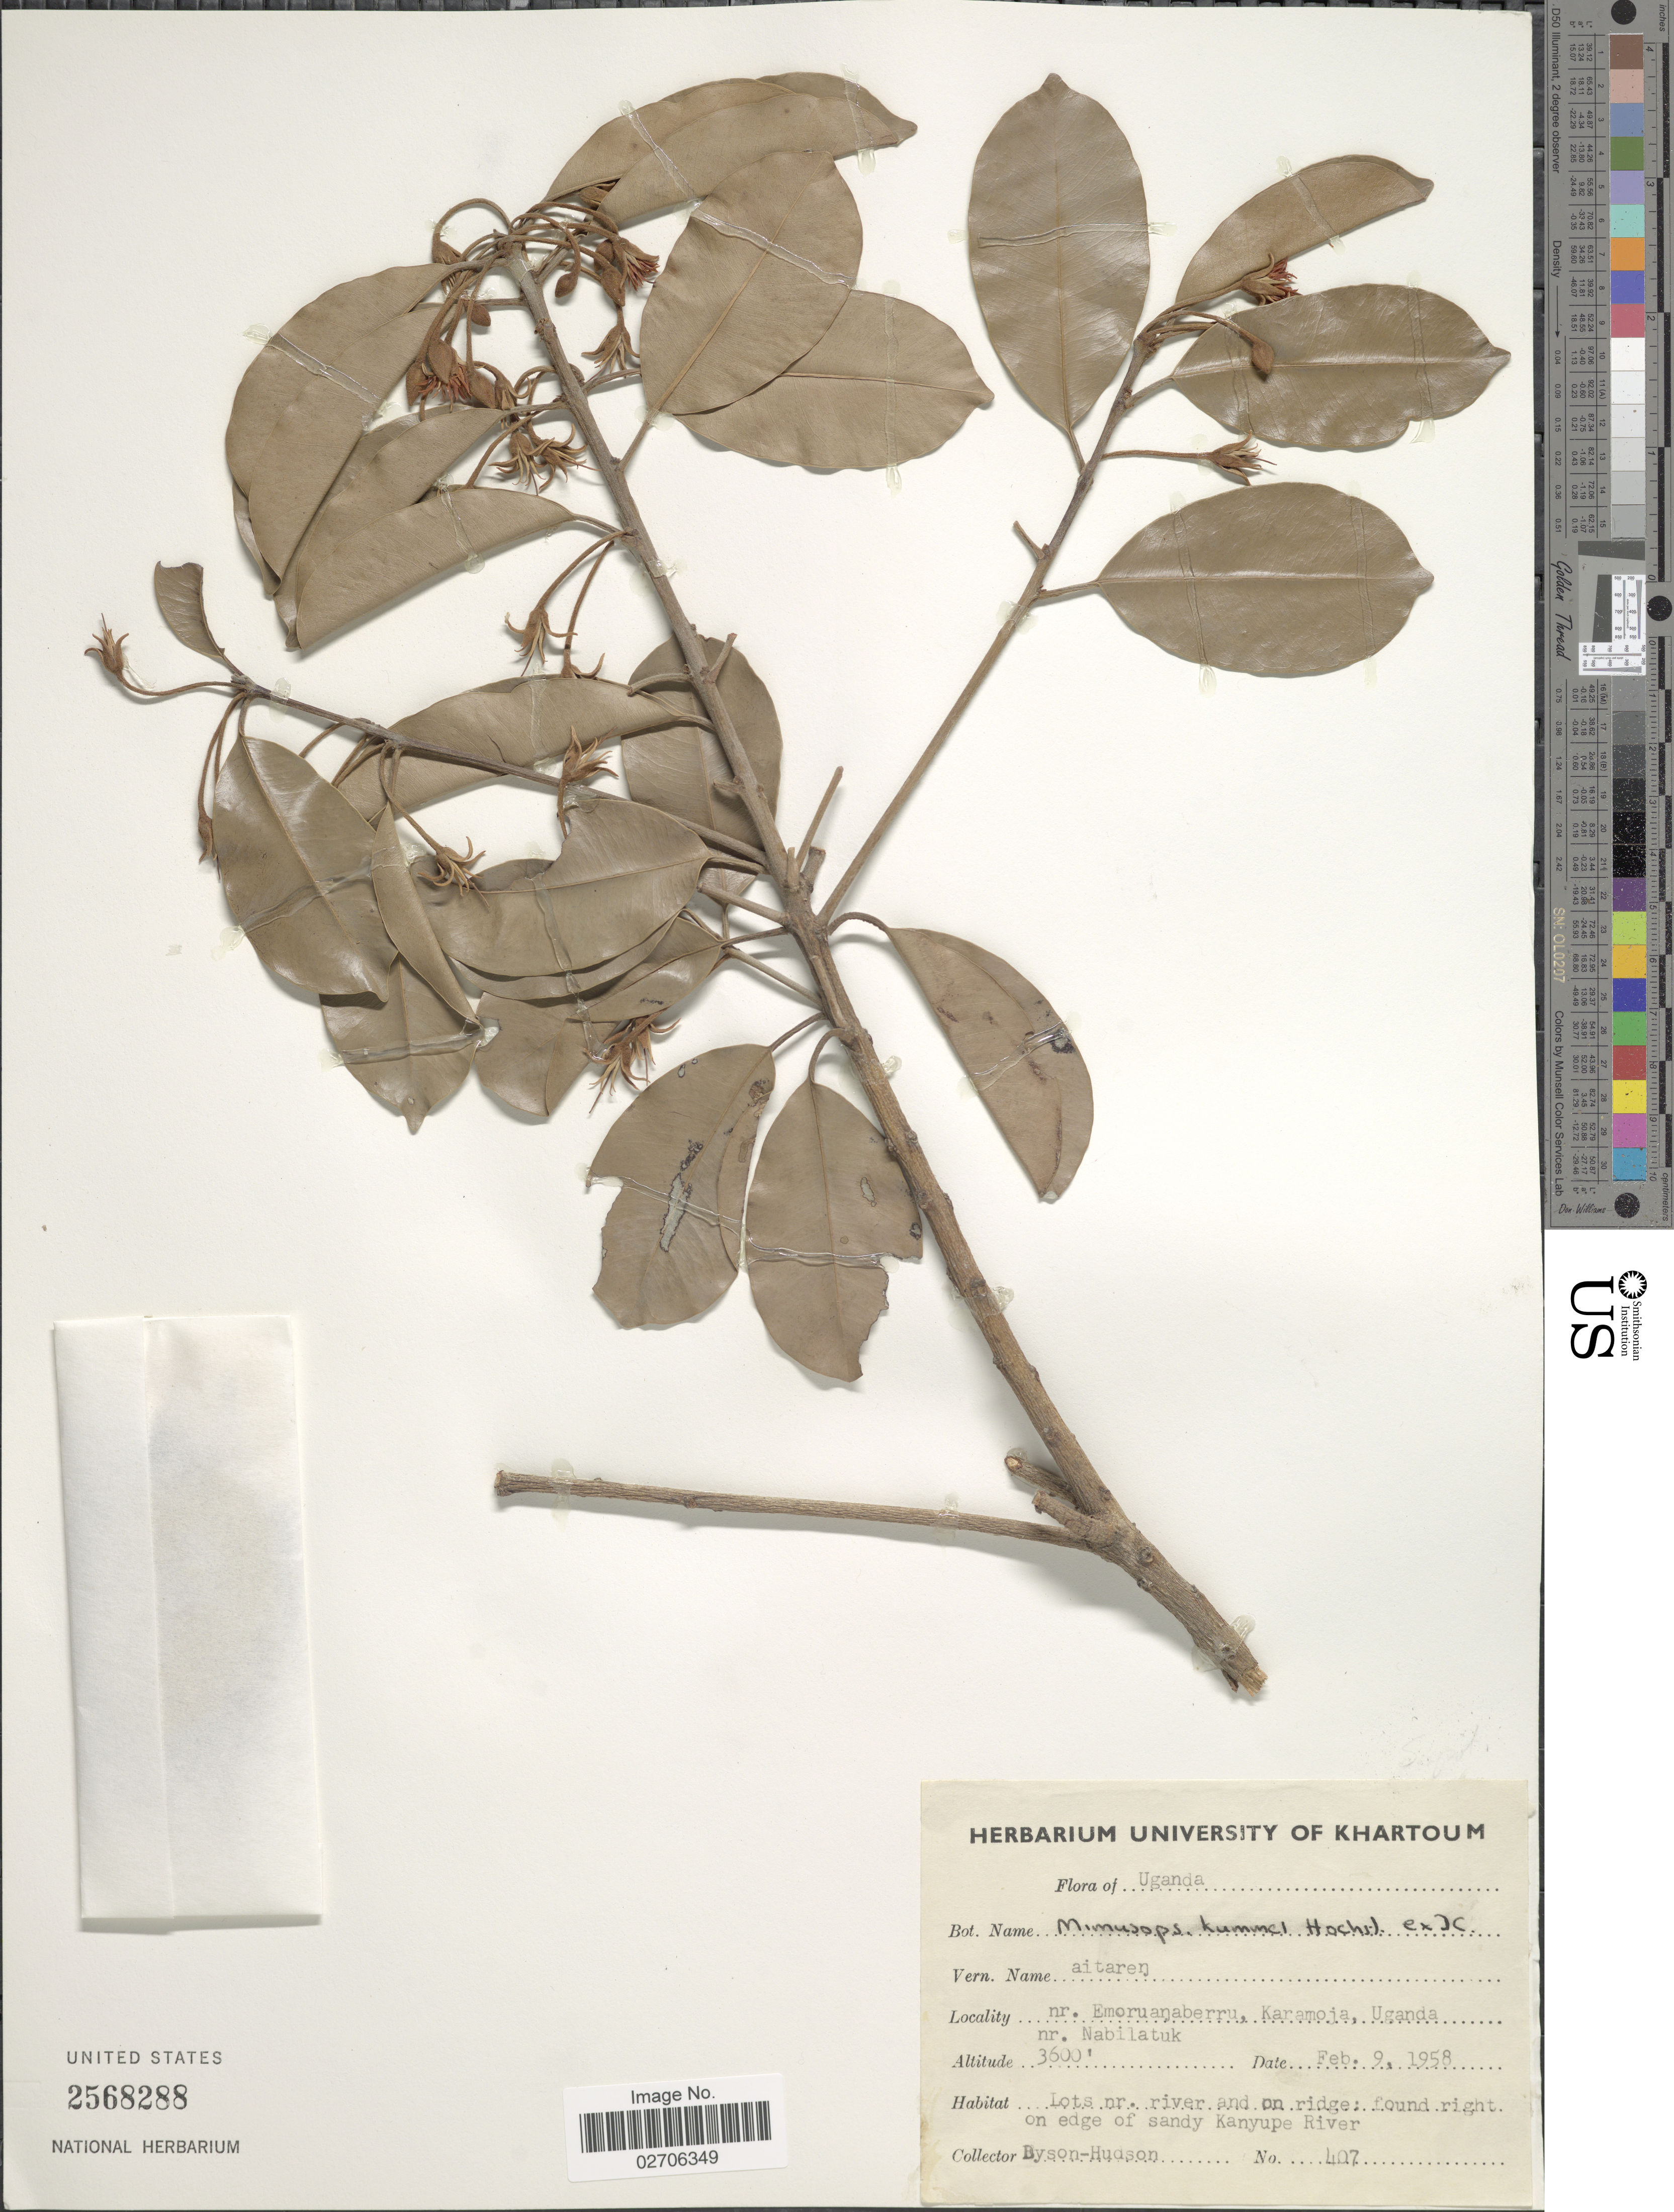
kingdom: Plantae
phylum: Tracheophyta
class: Magnoliopsida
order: Ericales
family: Sapotaceae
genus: Mimusops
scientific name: Mimusops kummel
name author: Hochst. ex A. DC.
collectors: Dyson-Hudson, --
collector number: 407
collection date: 1958-02-09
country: Uganda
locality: Nr. Emoruanaberru, Karamoja. nr. Nabilatuk. On edge of Kanyupe River.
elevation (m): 1097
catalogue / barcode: US 2568288